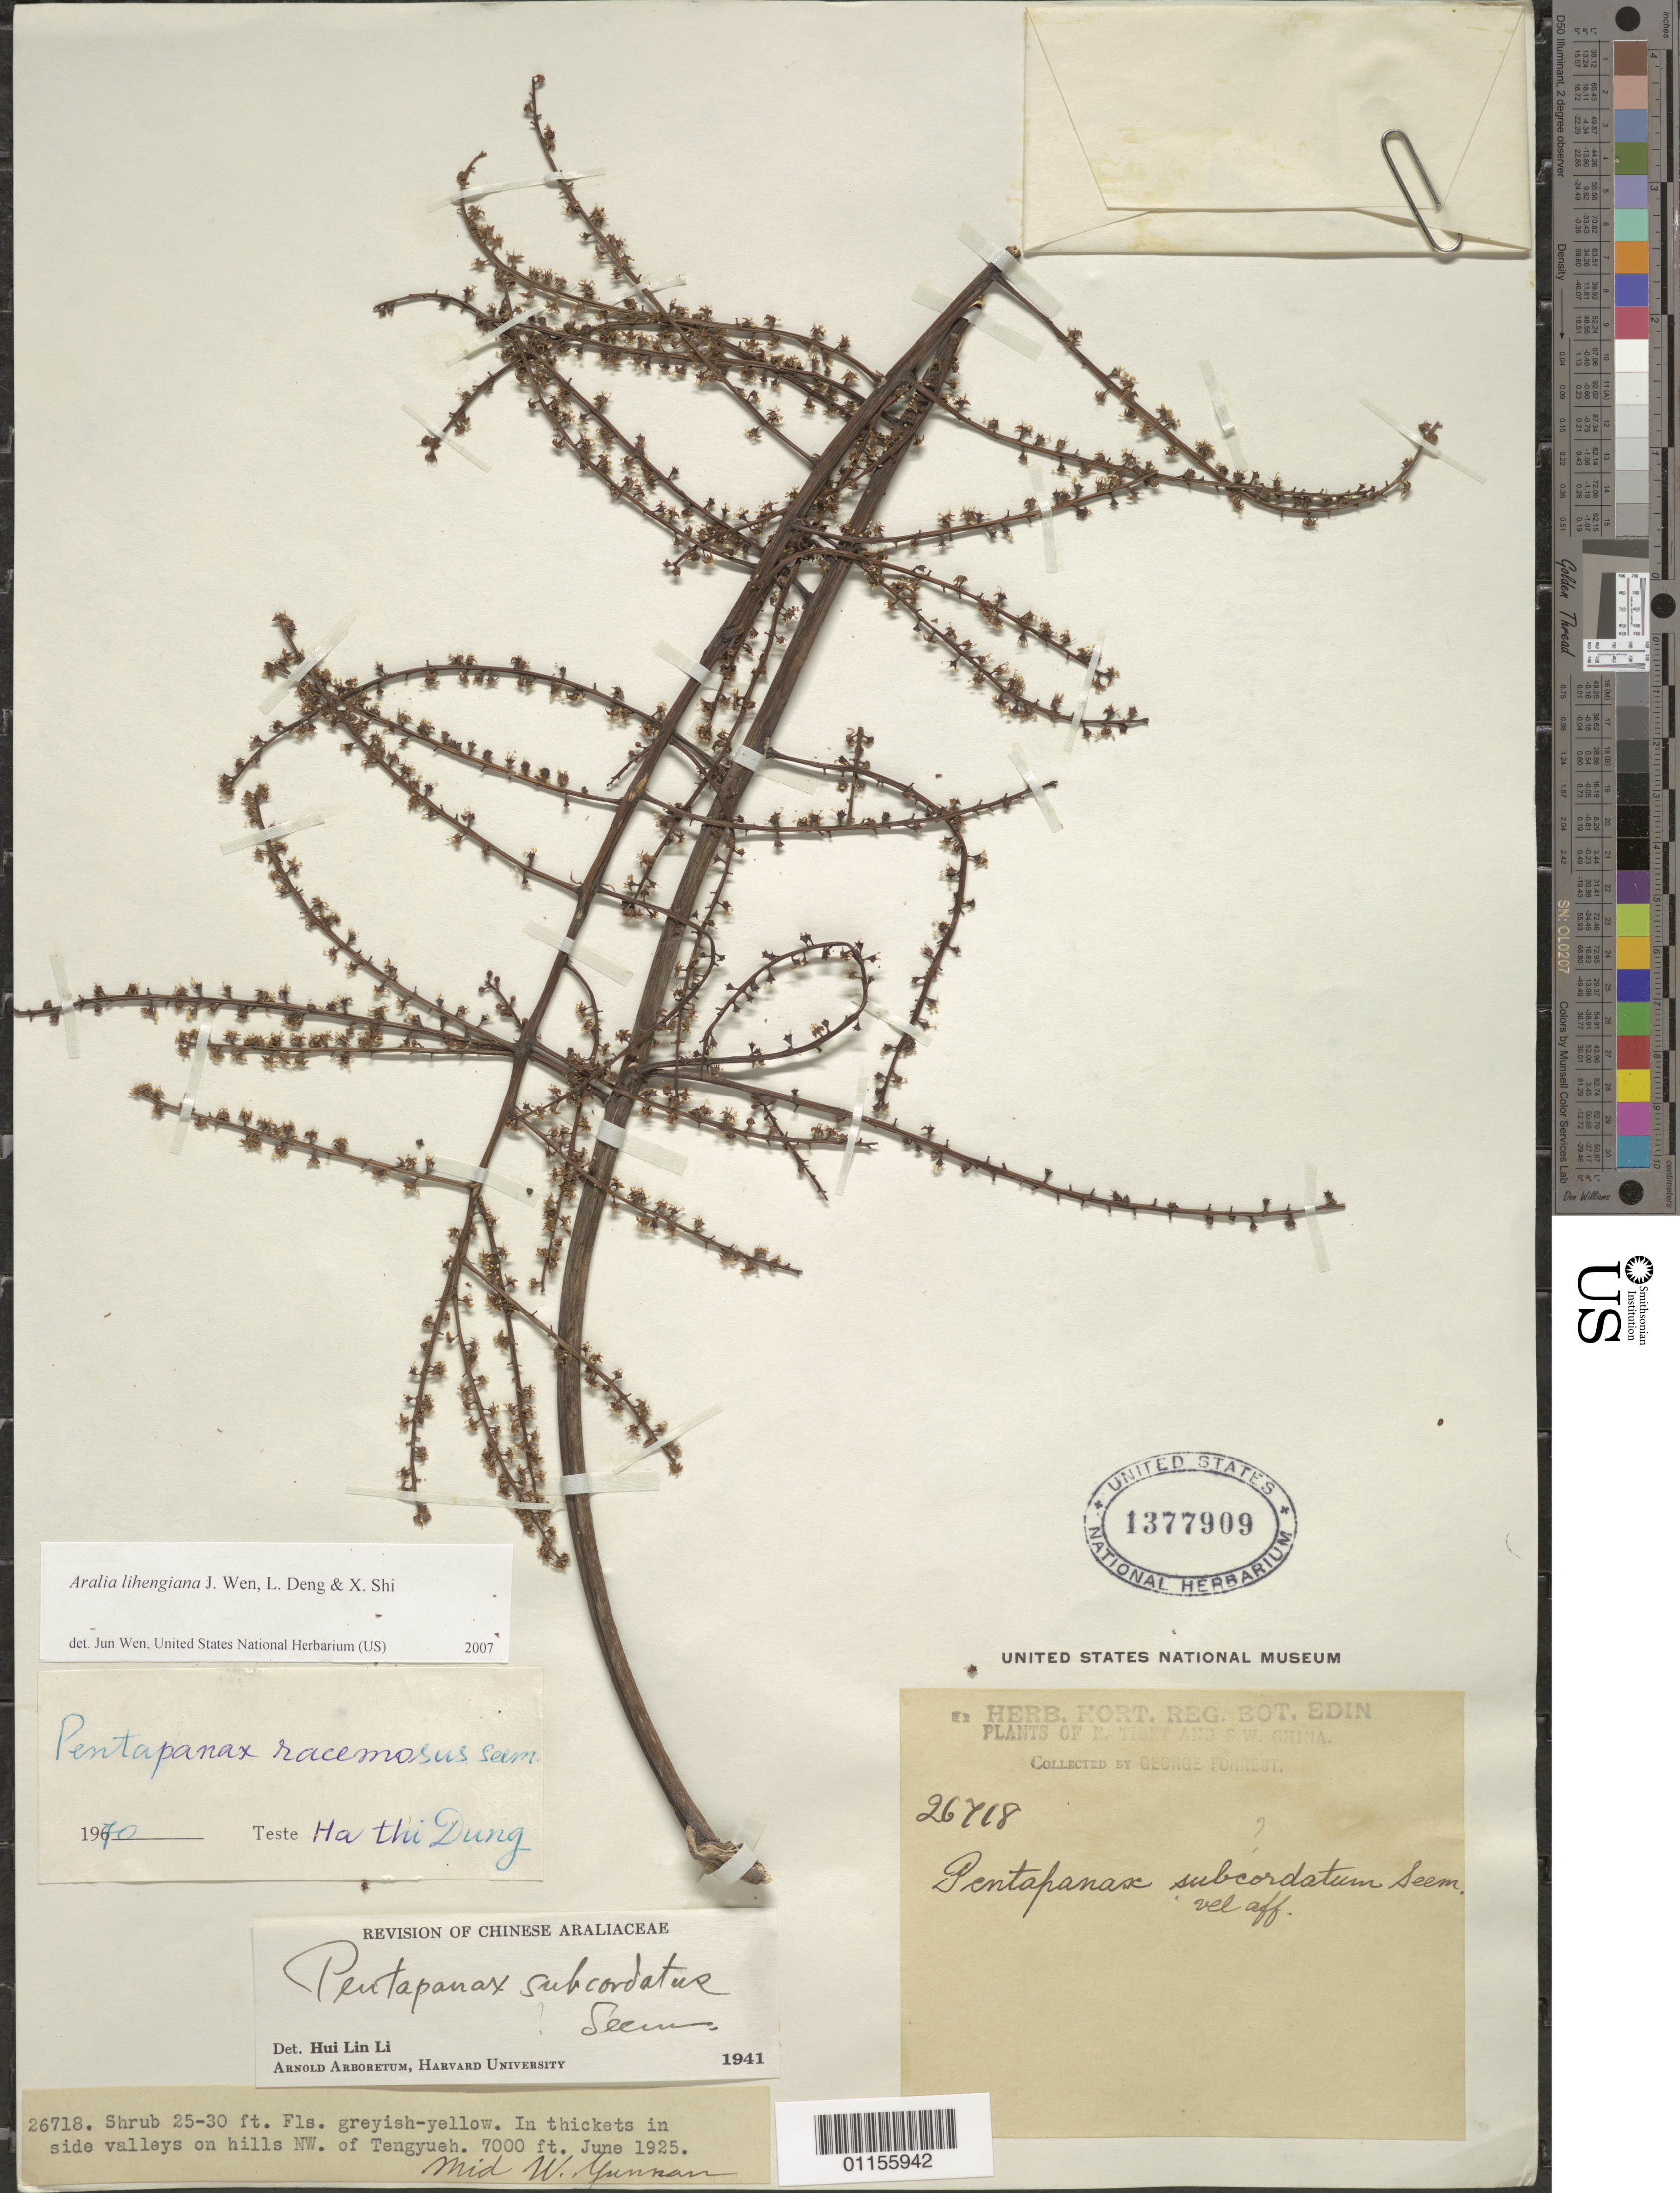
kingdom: Plantae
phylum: Tracheophyta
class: Magnoliopsida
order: Apiales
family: Araliaceae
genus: Aralia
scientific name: Aralia lihengiana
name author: J. Wen & et al.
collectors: G. Forrest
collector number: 26718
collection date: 1925-06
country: China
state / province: Yunnan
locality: NW of Tengyue.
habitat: Shrub. In thickets in side valleys on hills.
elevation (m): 2134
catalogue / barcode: US 1377909